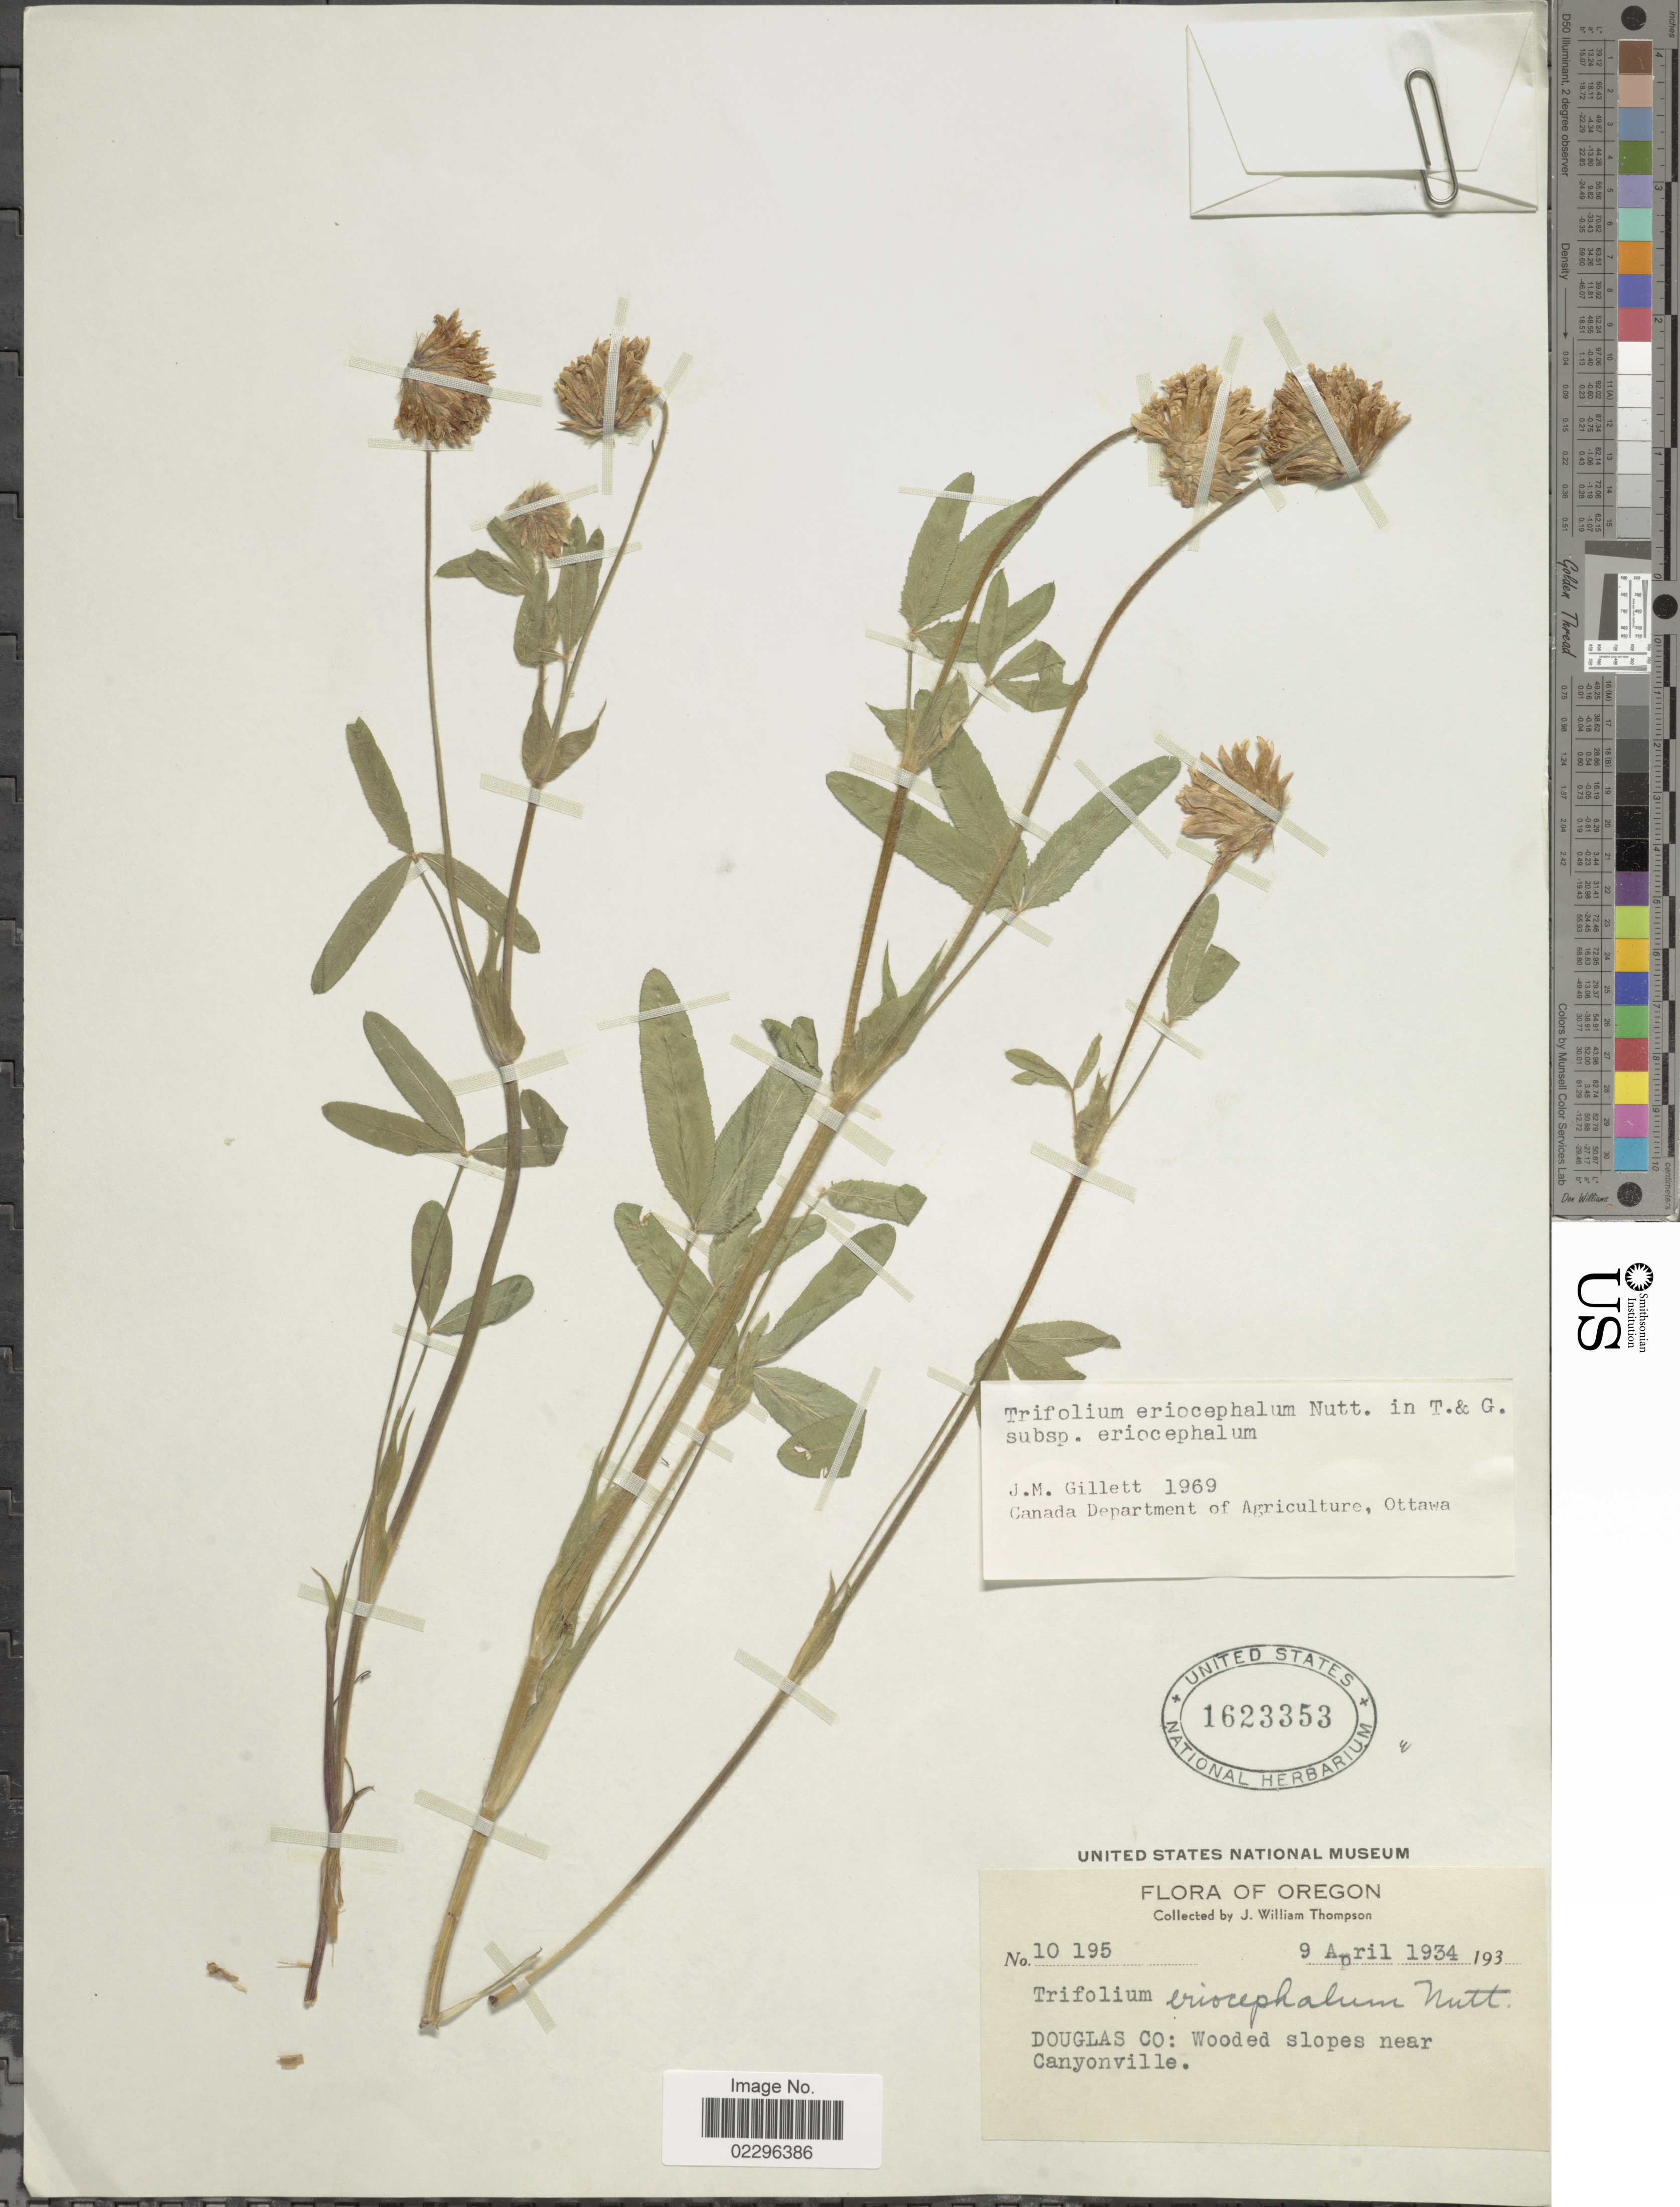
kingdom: Plantae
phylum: Tracheophyta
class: Magnoliopsida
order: Fabales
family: Fabaceae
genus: Trifolium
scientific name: Trifolium eriocephalum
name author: Nutt.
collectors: J. W. Thompson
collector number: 10195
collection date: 1934-04-09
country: United States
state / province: Oregon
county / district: Douglas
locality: Douglas Co: Wooded slopes near Canyonville.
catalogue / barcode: US 1623353